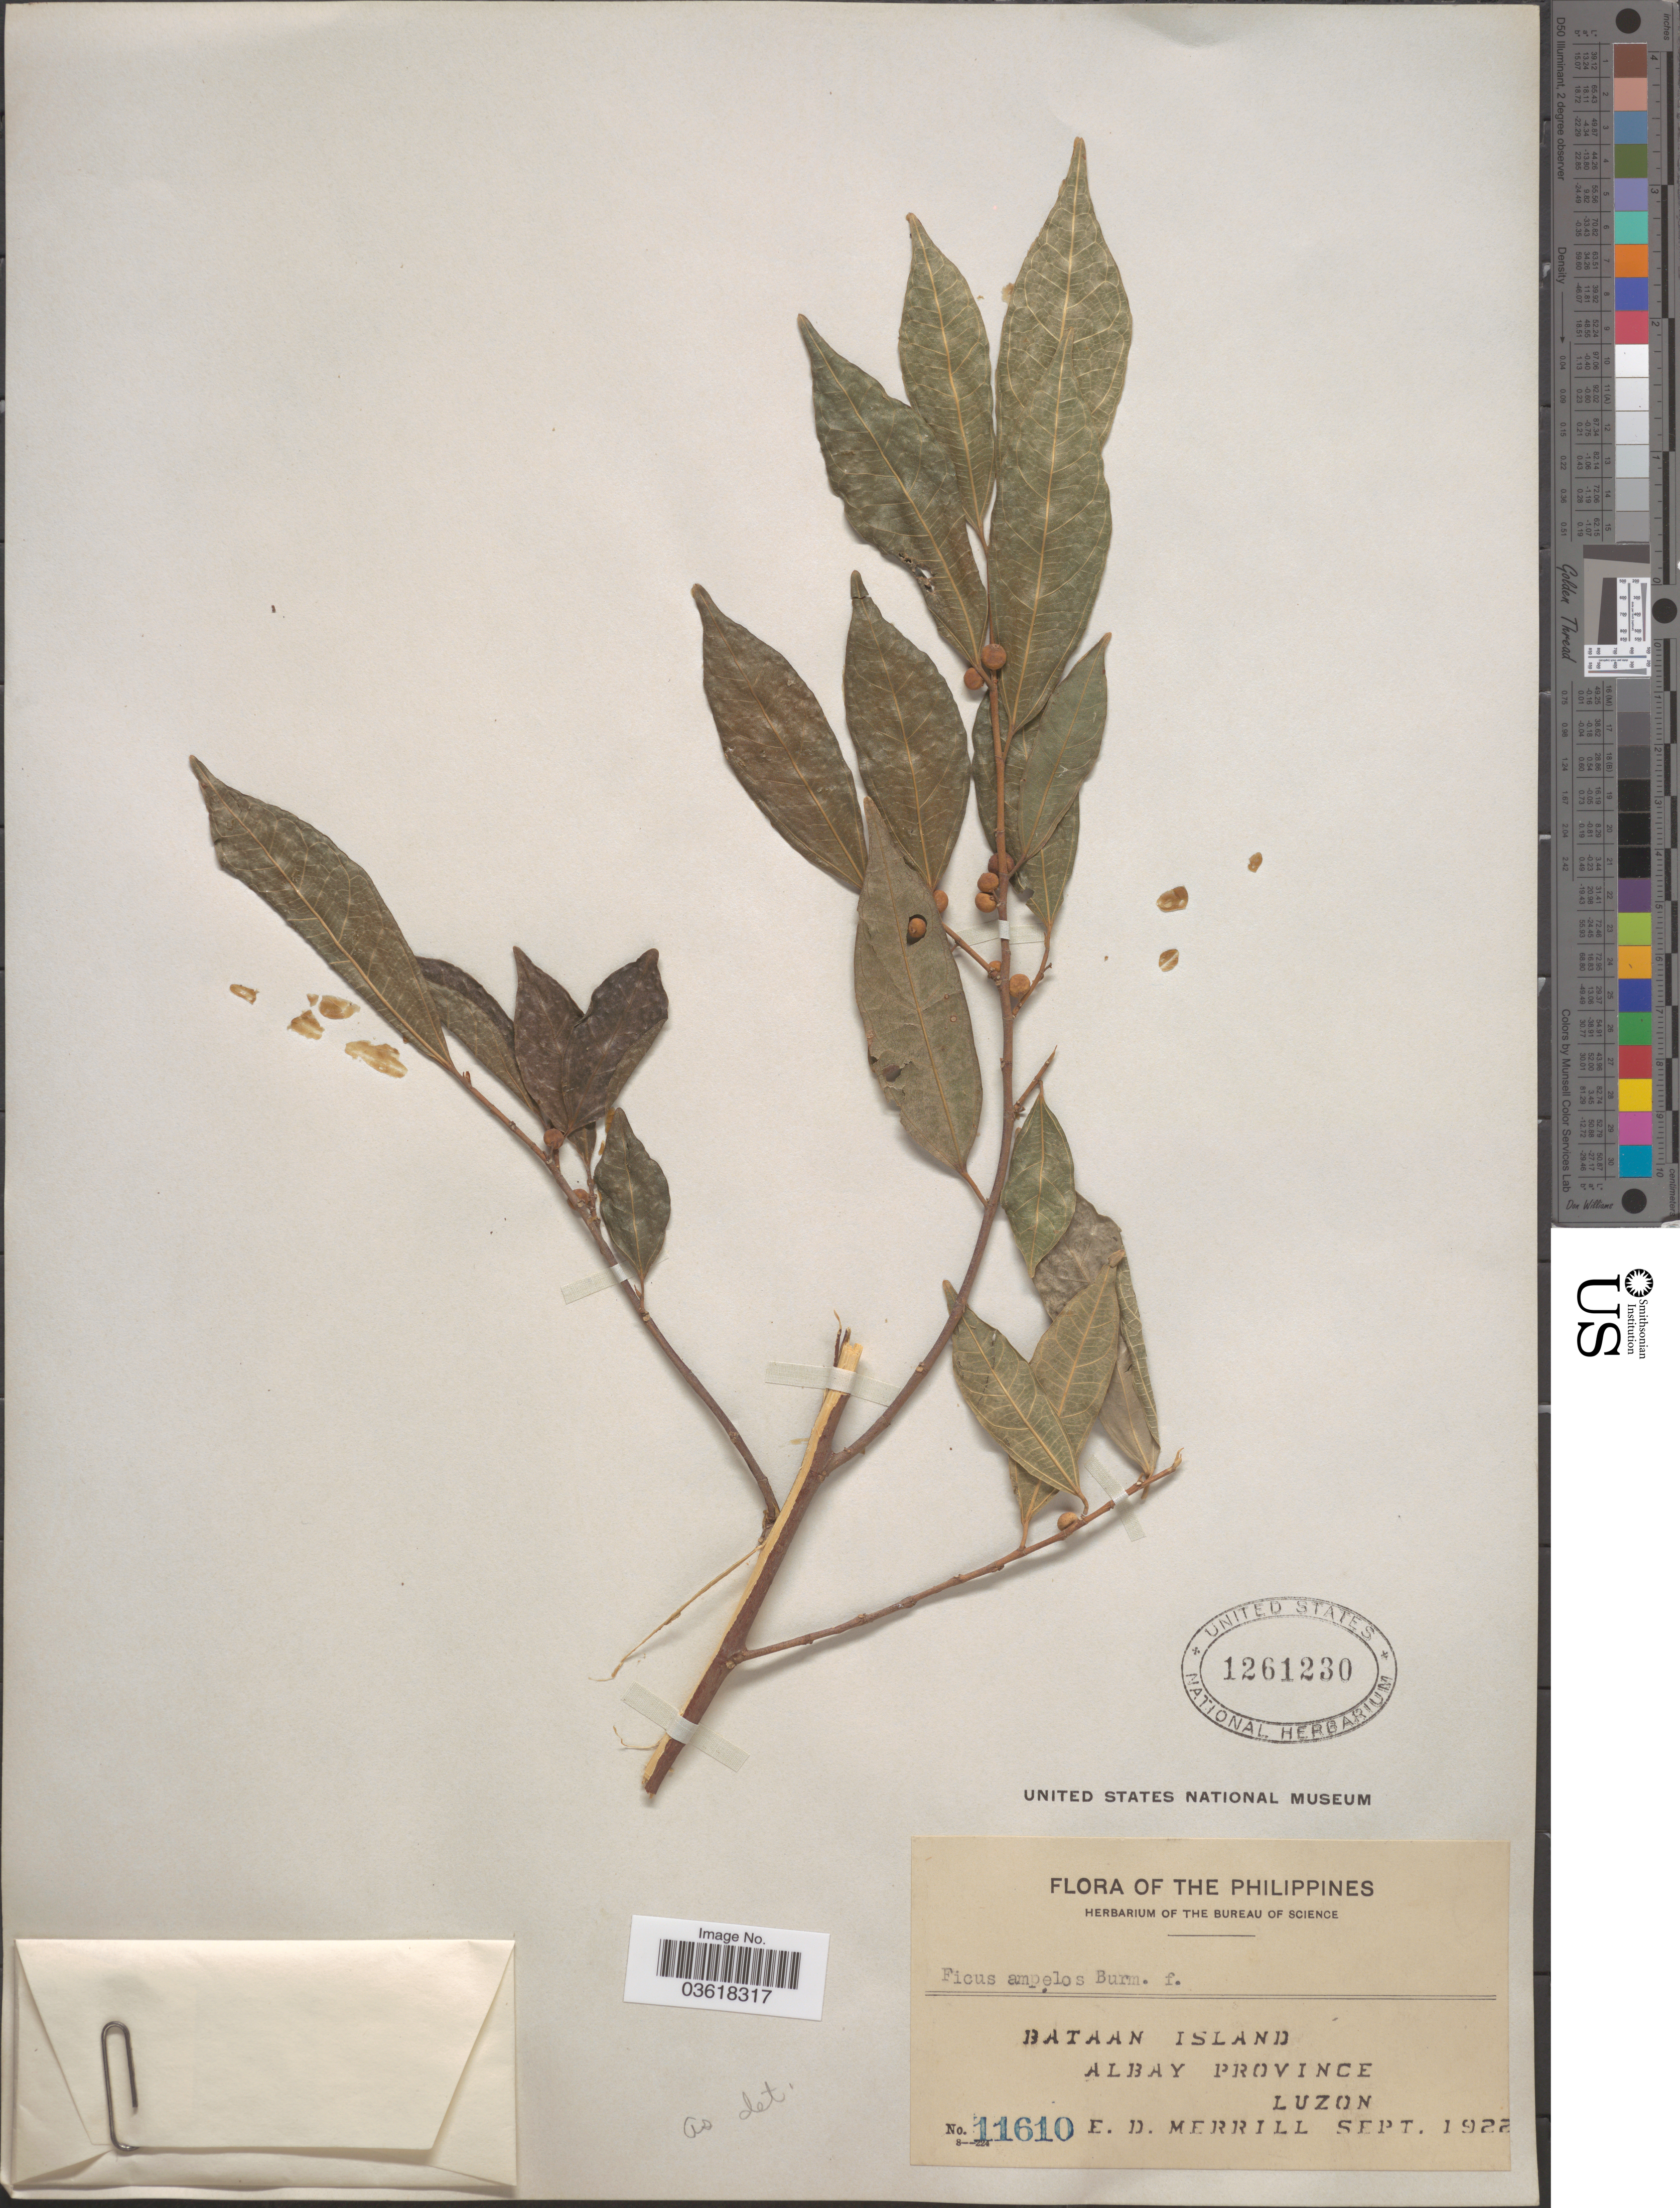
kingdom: Plantae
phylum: Tracheophyta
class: Magnoliopsida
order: Rosales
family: Moraceae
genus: Ficus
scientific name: Ficus ampelos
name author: Burm. f.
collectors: E. D. Merrill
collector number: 11610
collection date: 1922-09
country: Philippines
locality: Bataan Island, Albay Province, Luzon.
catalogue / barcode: US 1261230